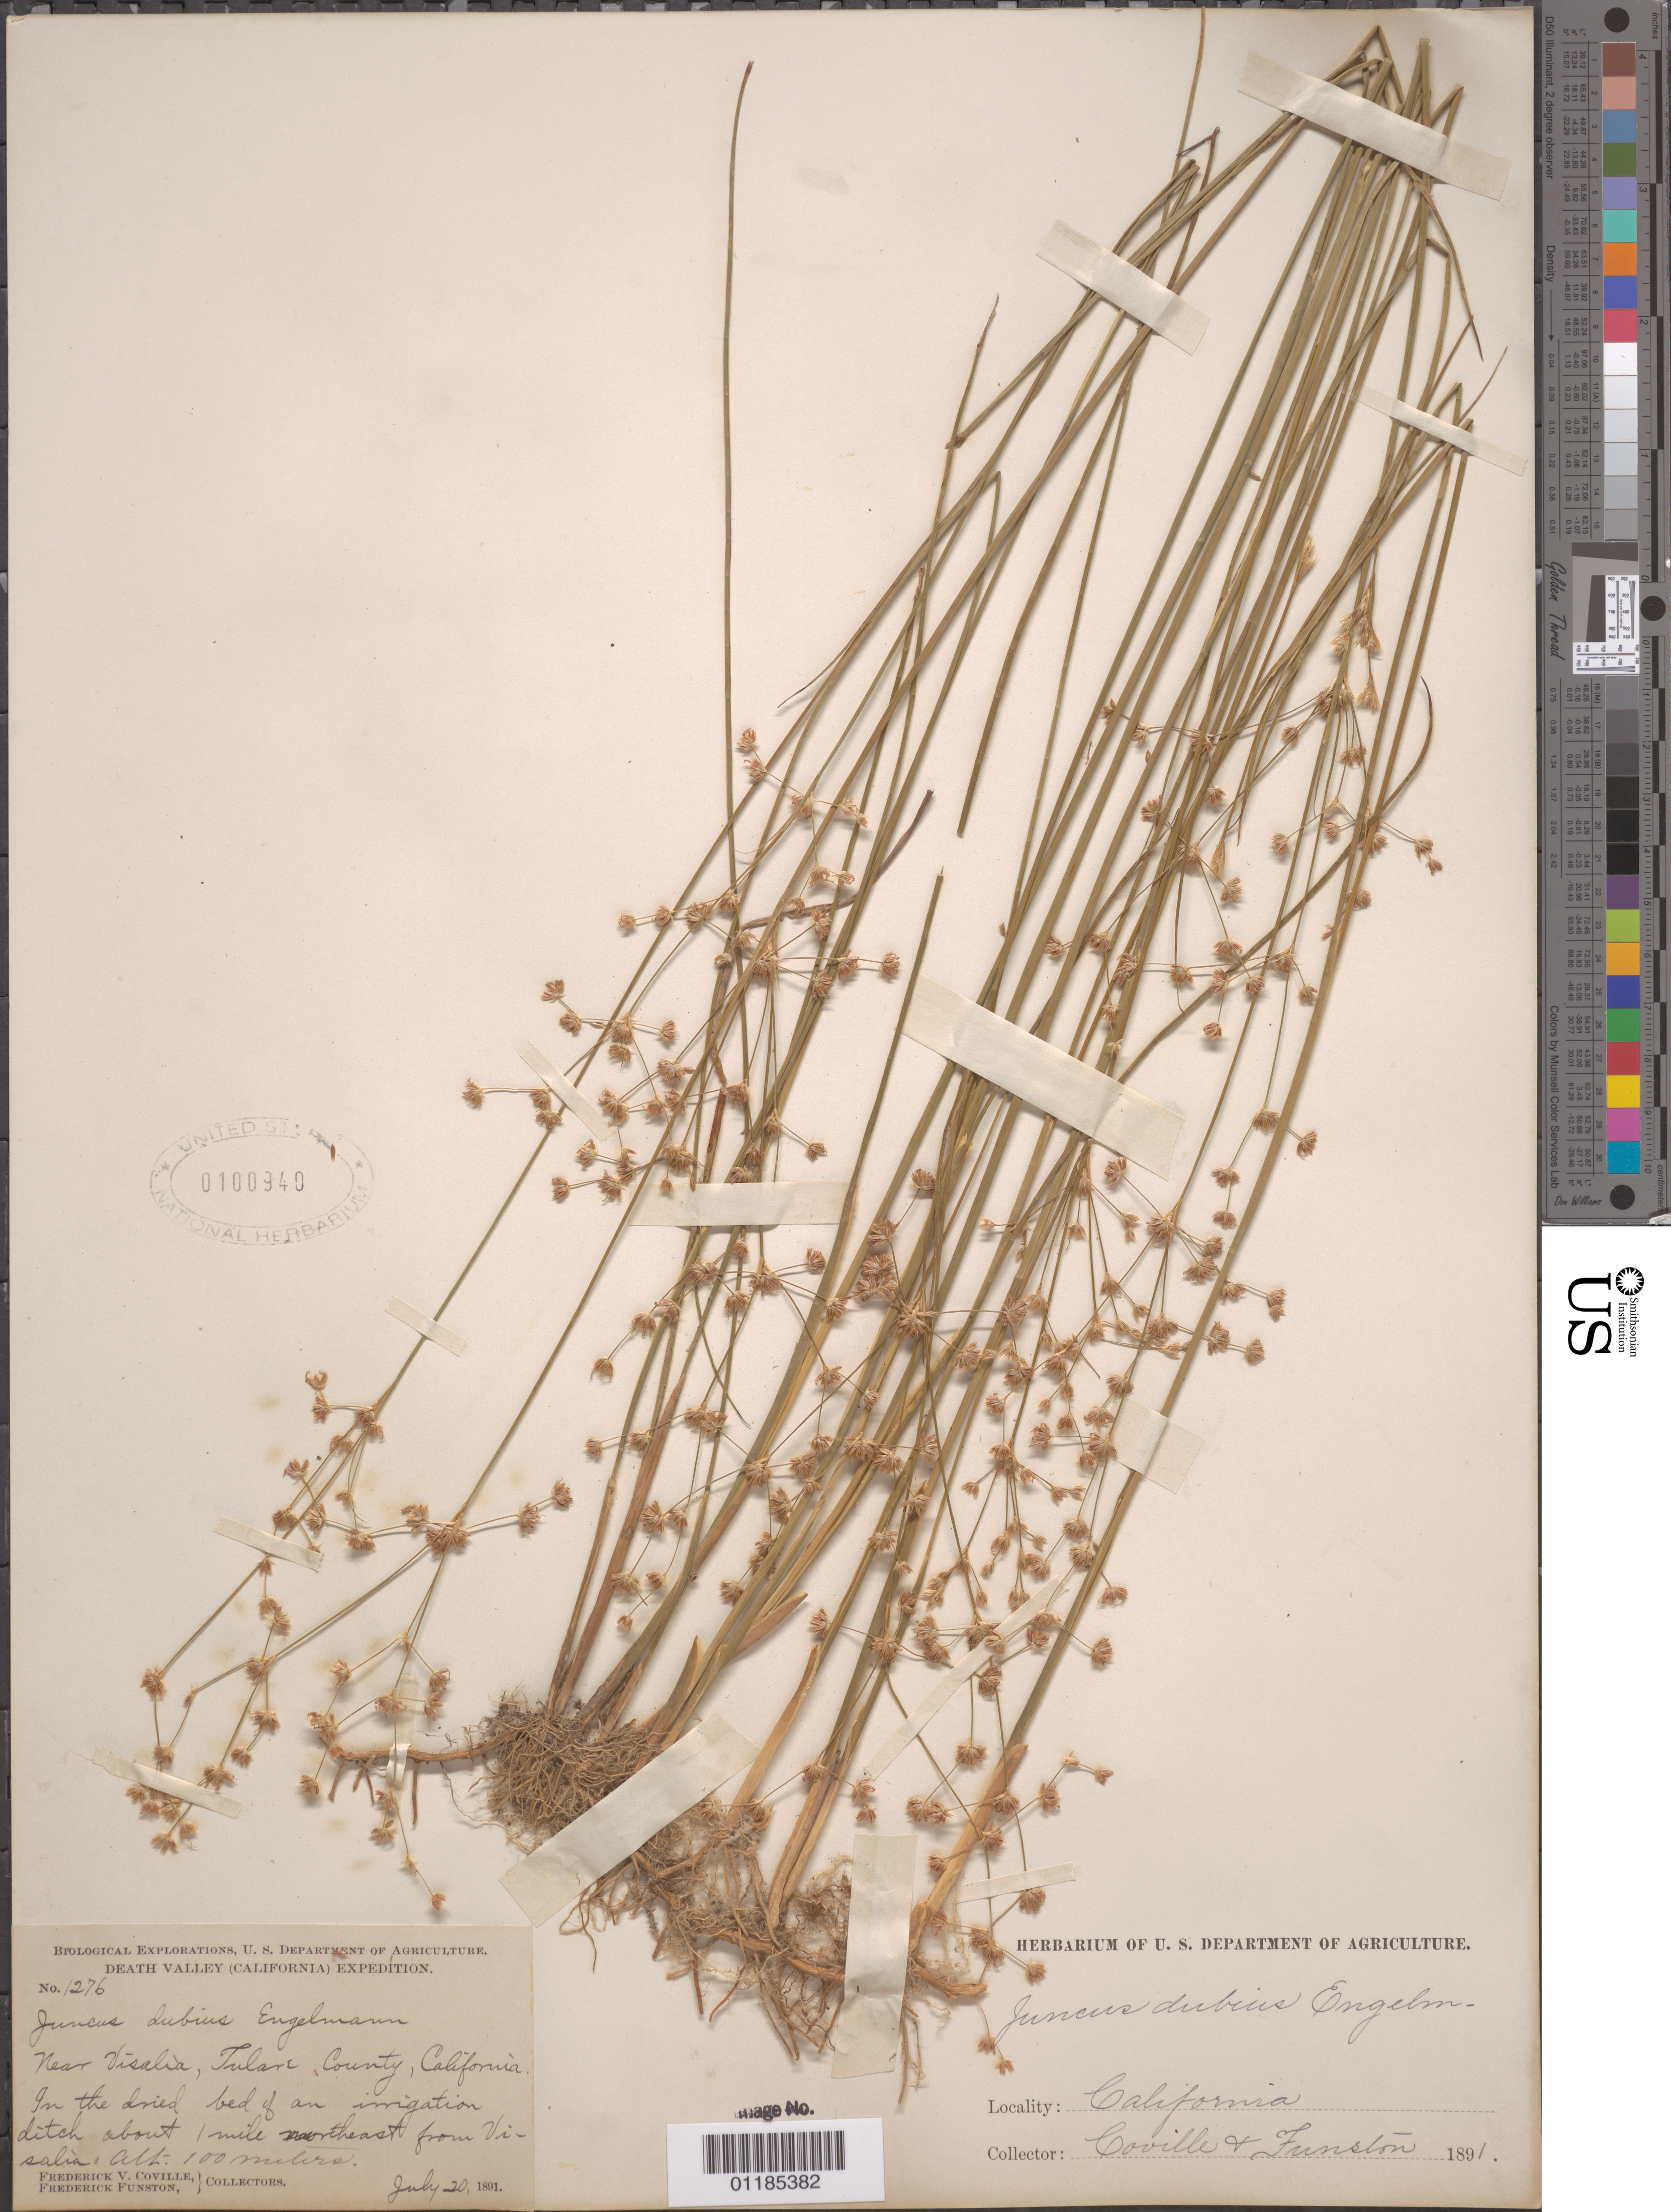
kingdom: Plantae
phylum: Tracheophyta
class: Liliopsida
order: Poales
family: Juncaceae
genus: Juncus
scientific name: Juncus dubius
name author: Engelm.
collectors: F. V. Coville & F. Funston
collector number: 1276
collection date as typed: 20 Jul 1891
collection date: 1891-07-20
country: United States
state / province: California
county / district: Tulare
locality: Near Visalia, along an irrigating ditch about 1 mile north east from town.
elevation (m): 100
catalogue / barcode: US 100940